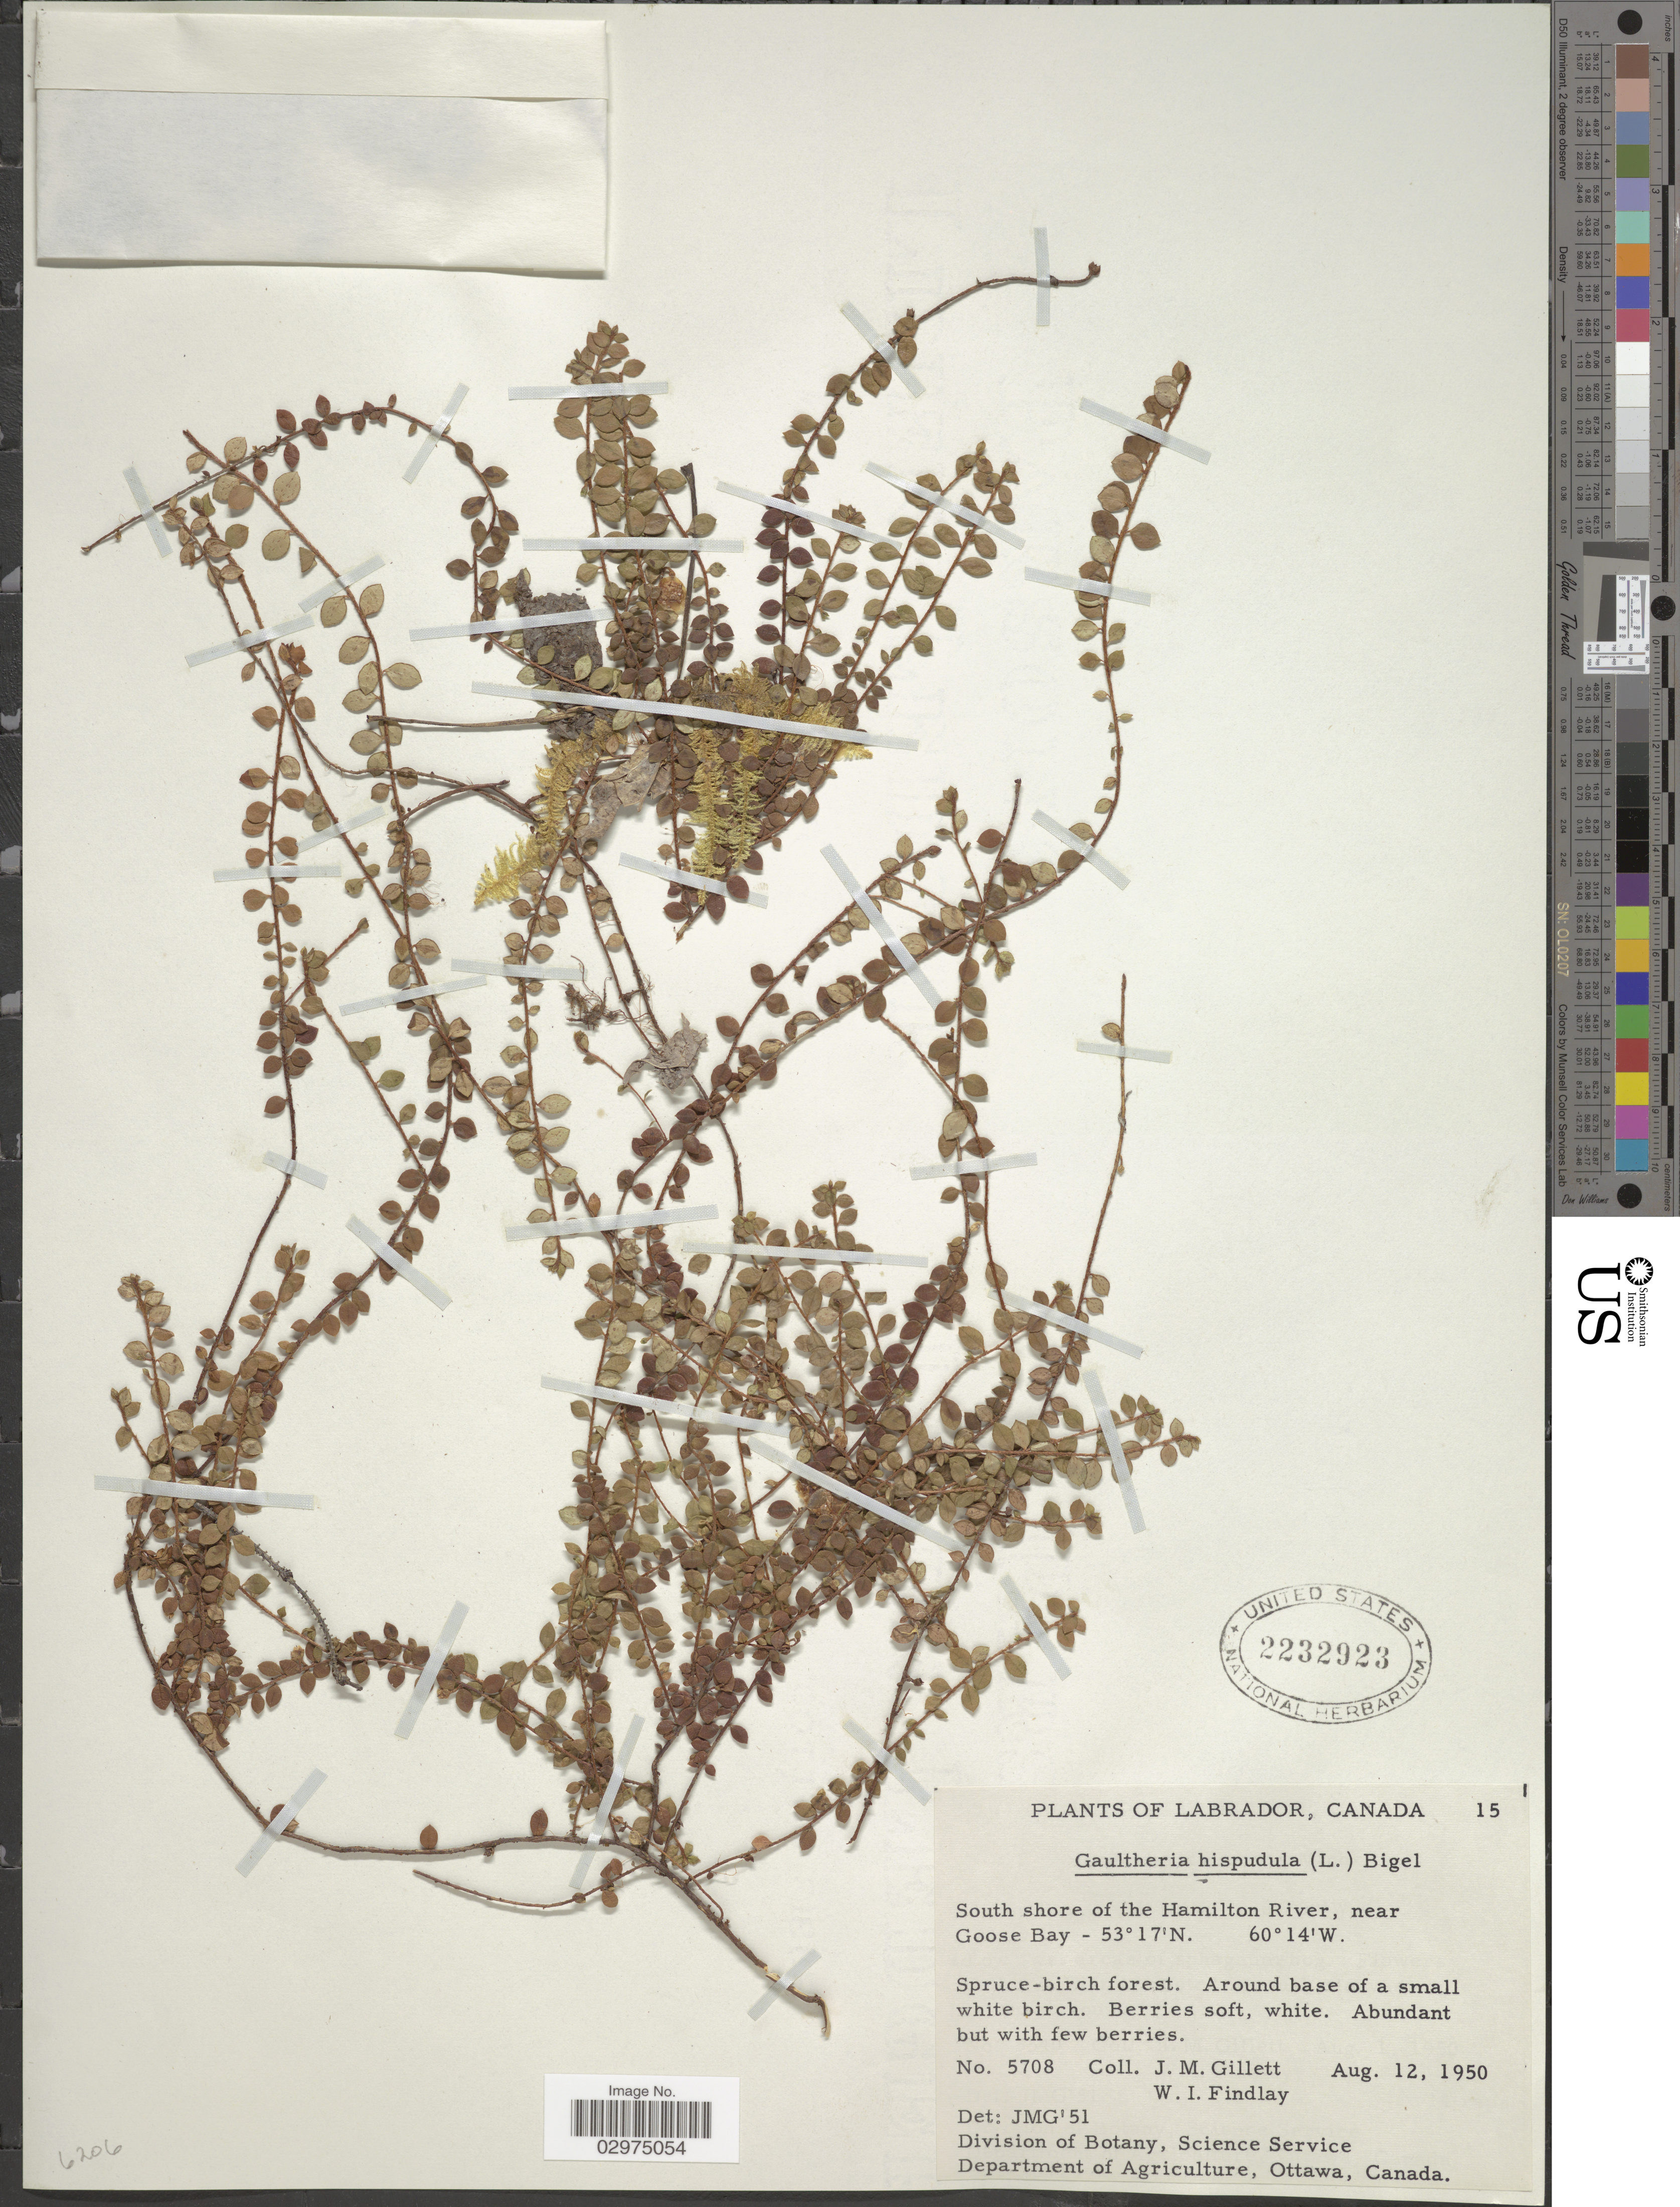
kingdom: Plantae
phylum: Tracheophyta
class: Magnoliopsida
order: Ericales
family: Ericaceae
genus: Gaultheria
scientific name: Gaultheria hispidula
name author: (L.) Muhl. ex Bigelow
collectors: J. M. Gillett & W. Findlay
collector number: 5708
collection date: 1950-08-12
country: Canada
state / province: Newfoundland and Labrador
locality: Labrador. South shore of the Hamilton River, near Goose Bay.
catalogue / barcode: US 2232923